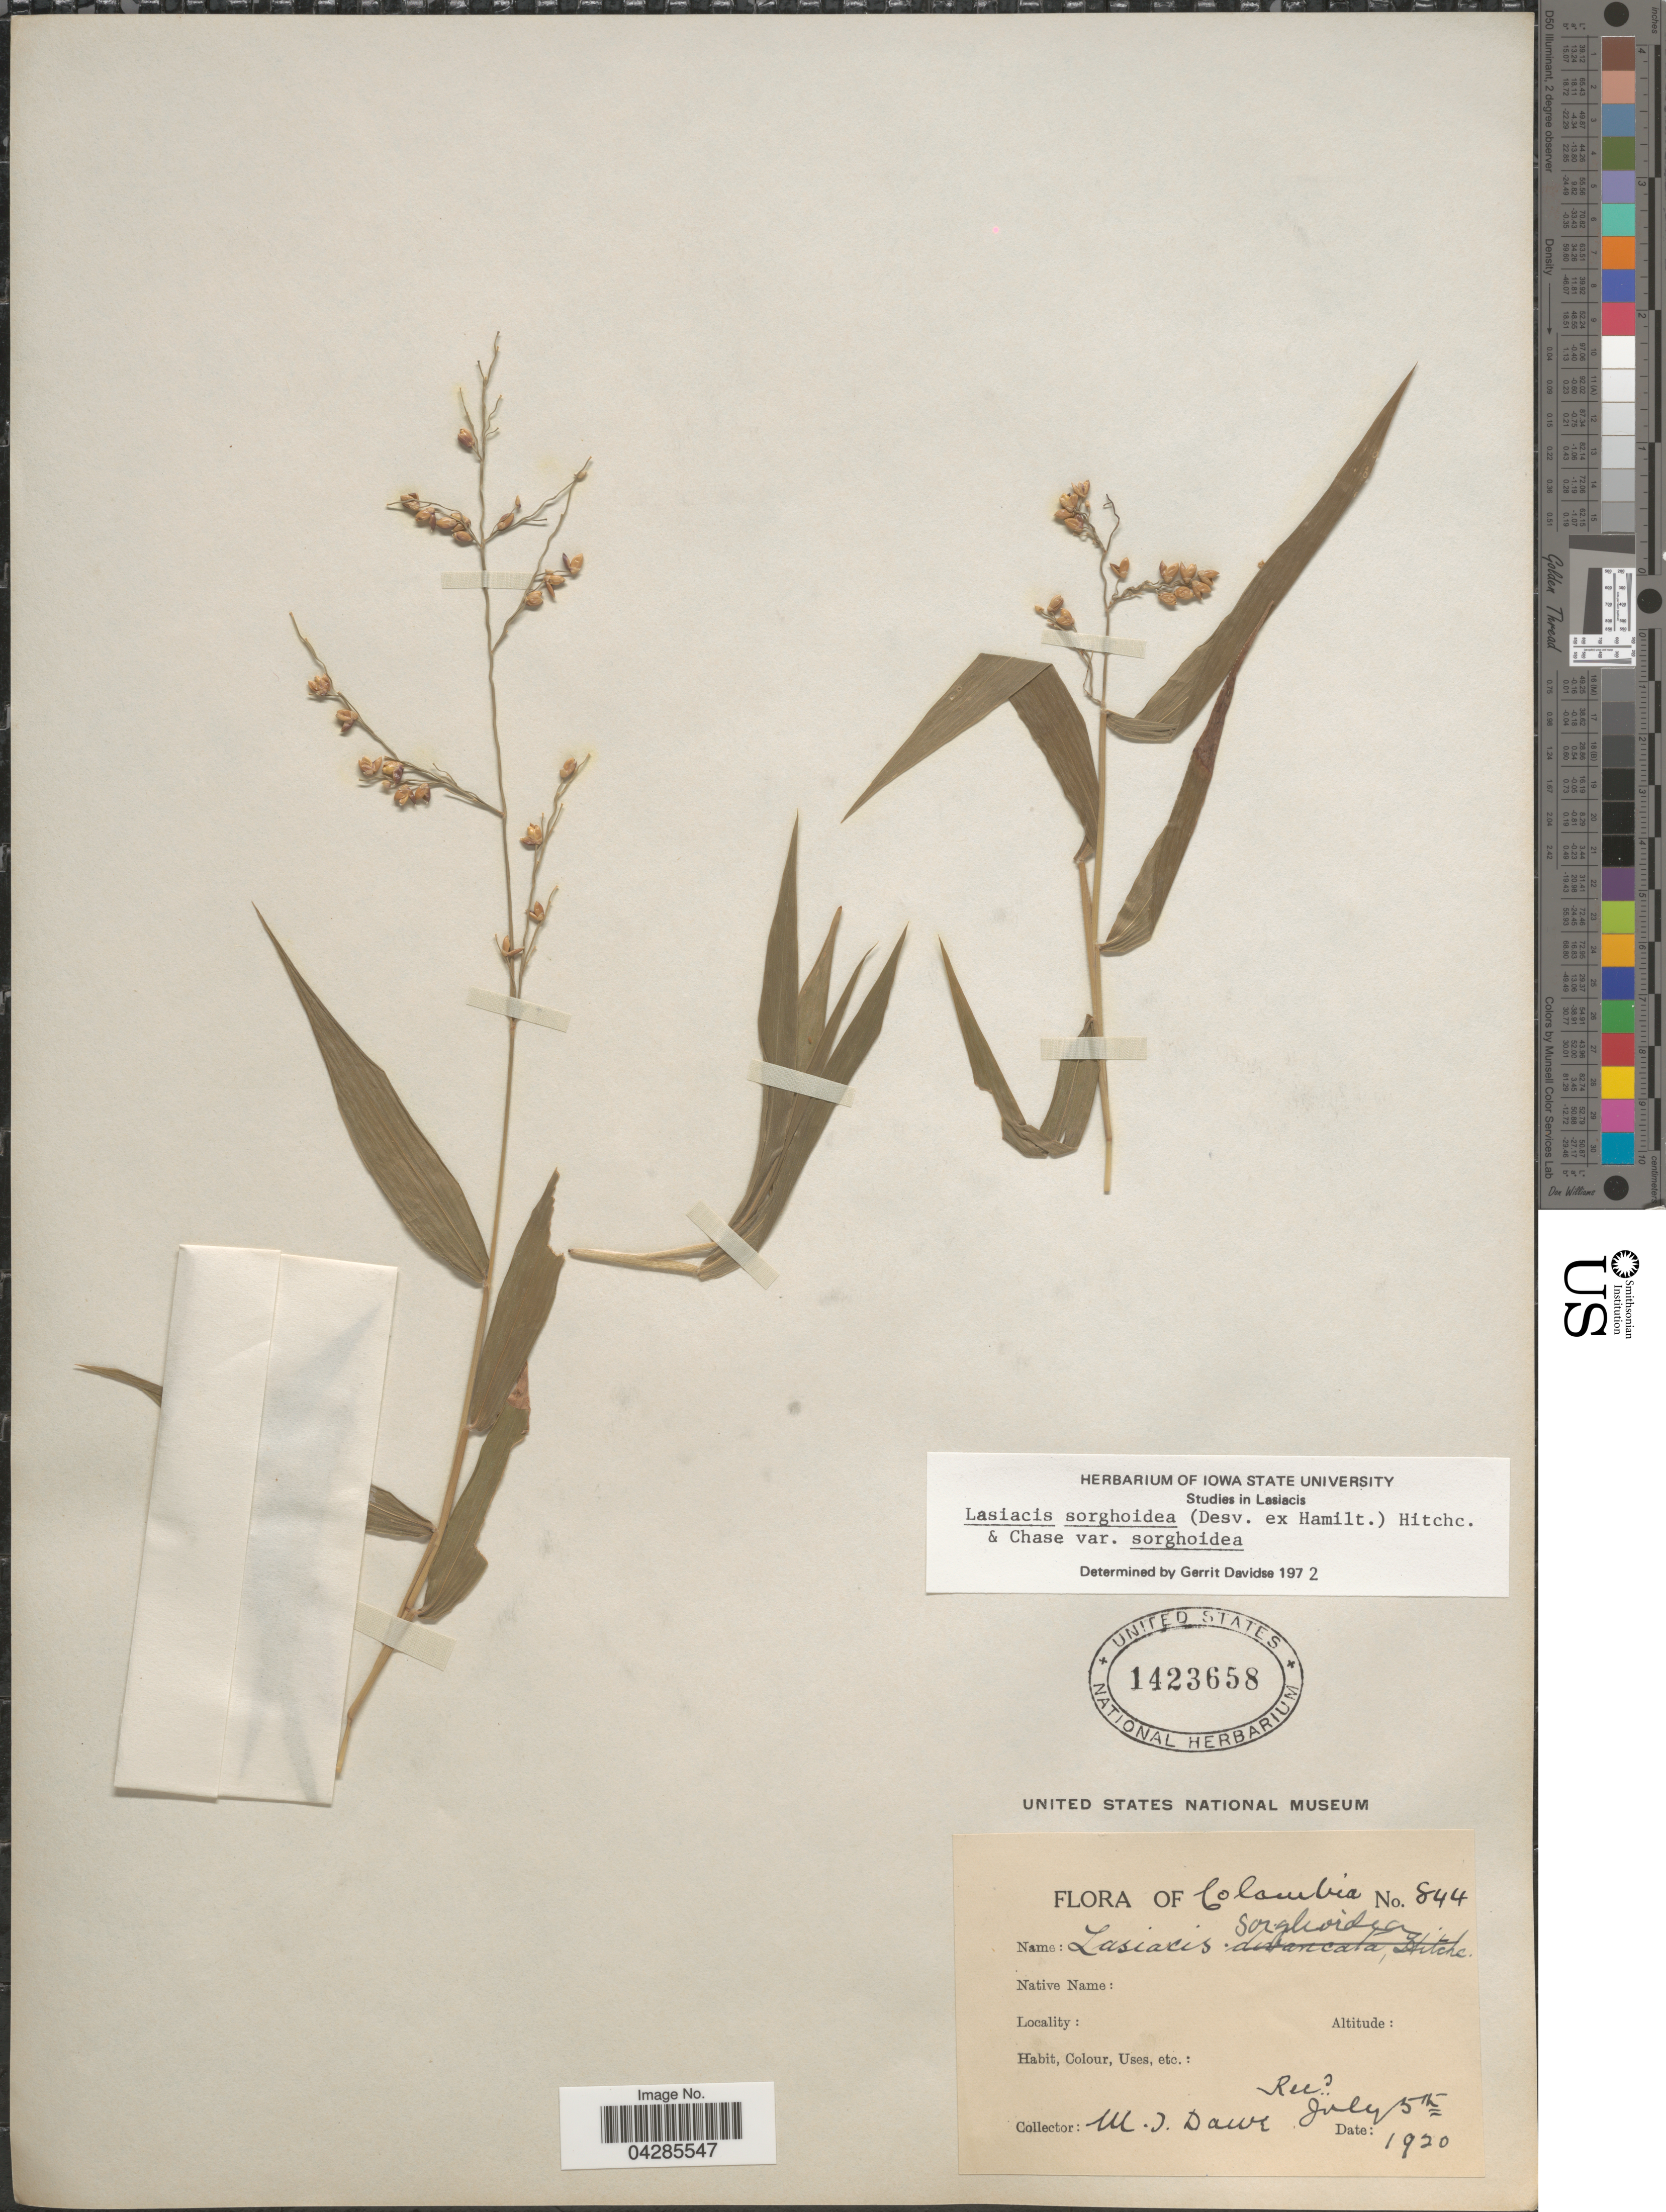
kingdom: Plantae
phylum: Tracheophyta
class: Liliopsida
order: Poales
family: Poaceae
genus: Lasiacis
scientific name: Lasiacis sorghoidea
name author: (Desv. ex Ham.) Hitchc. & Chase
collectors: M. T. Dawe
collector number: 844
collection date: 1920-07-05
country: Colombia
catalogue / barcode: US 1423658